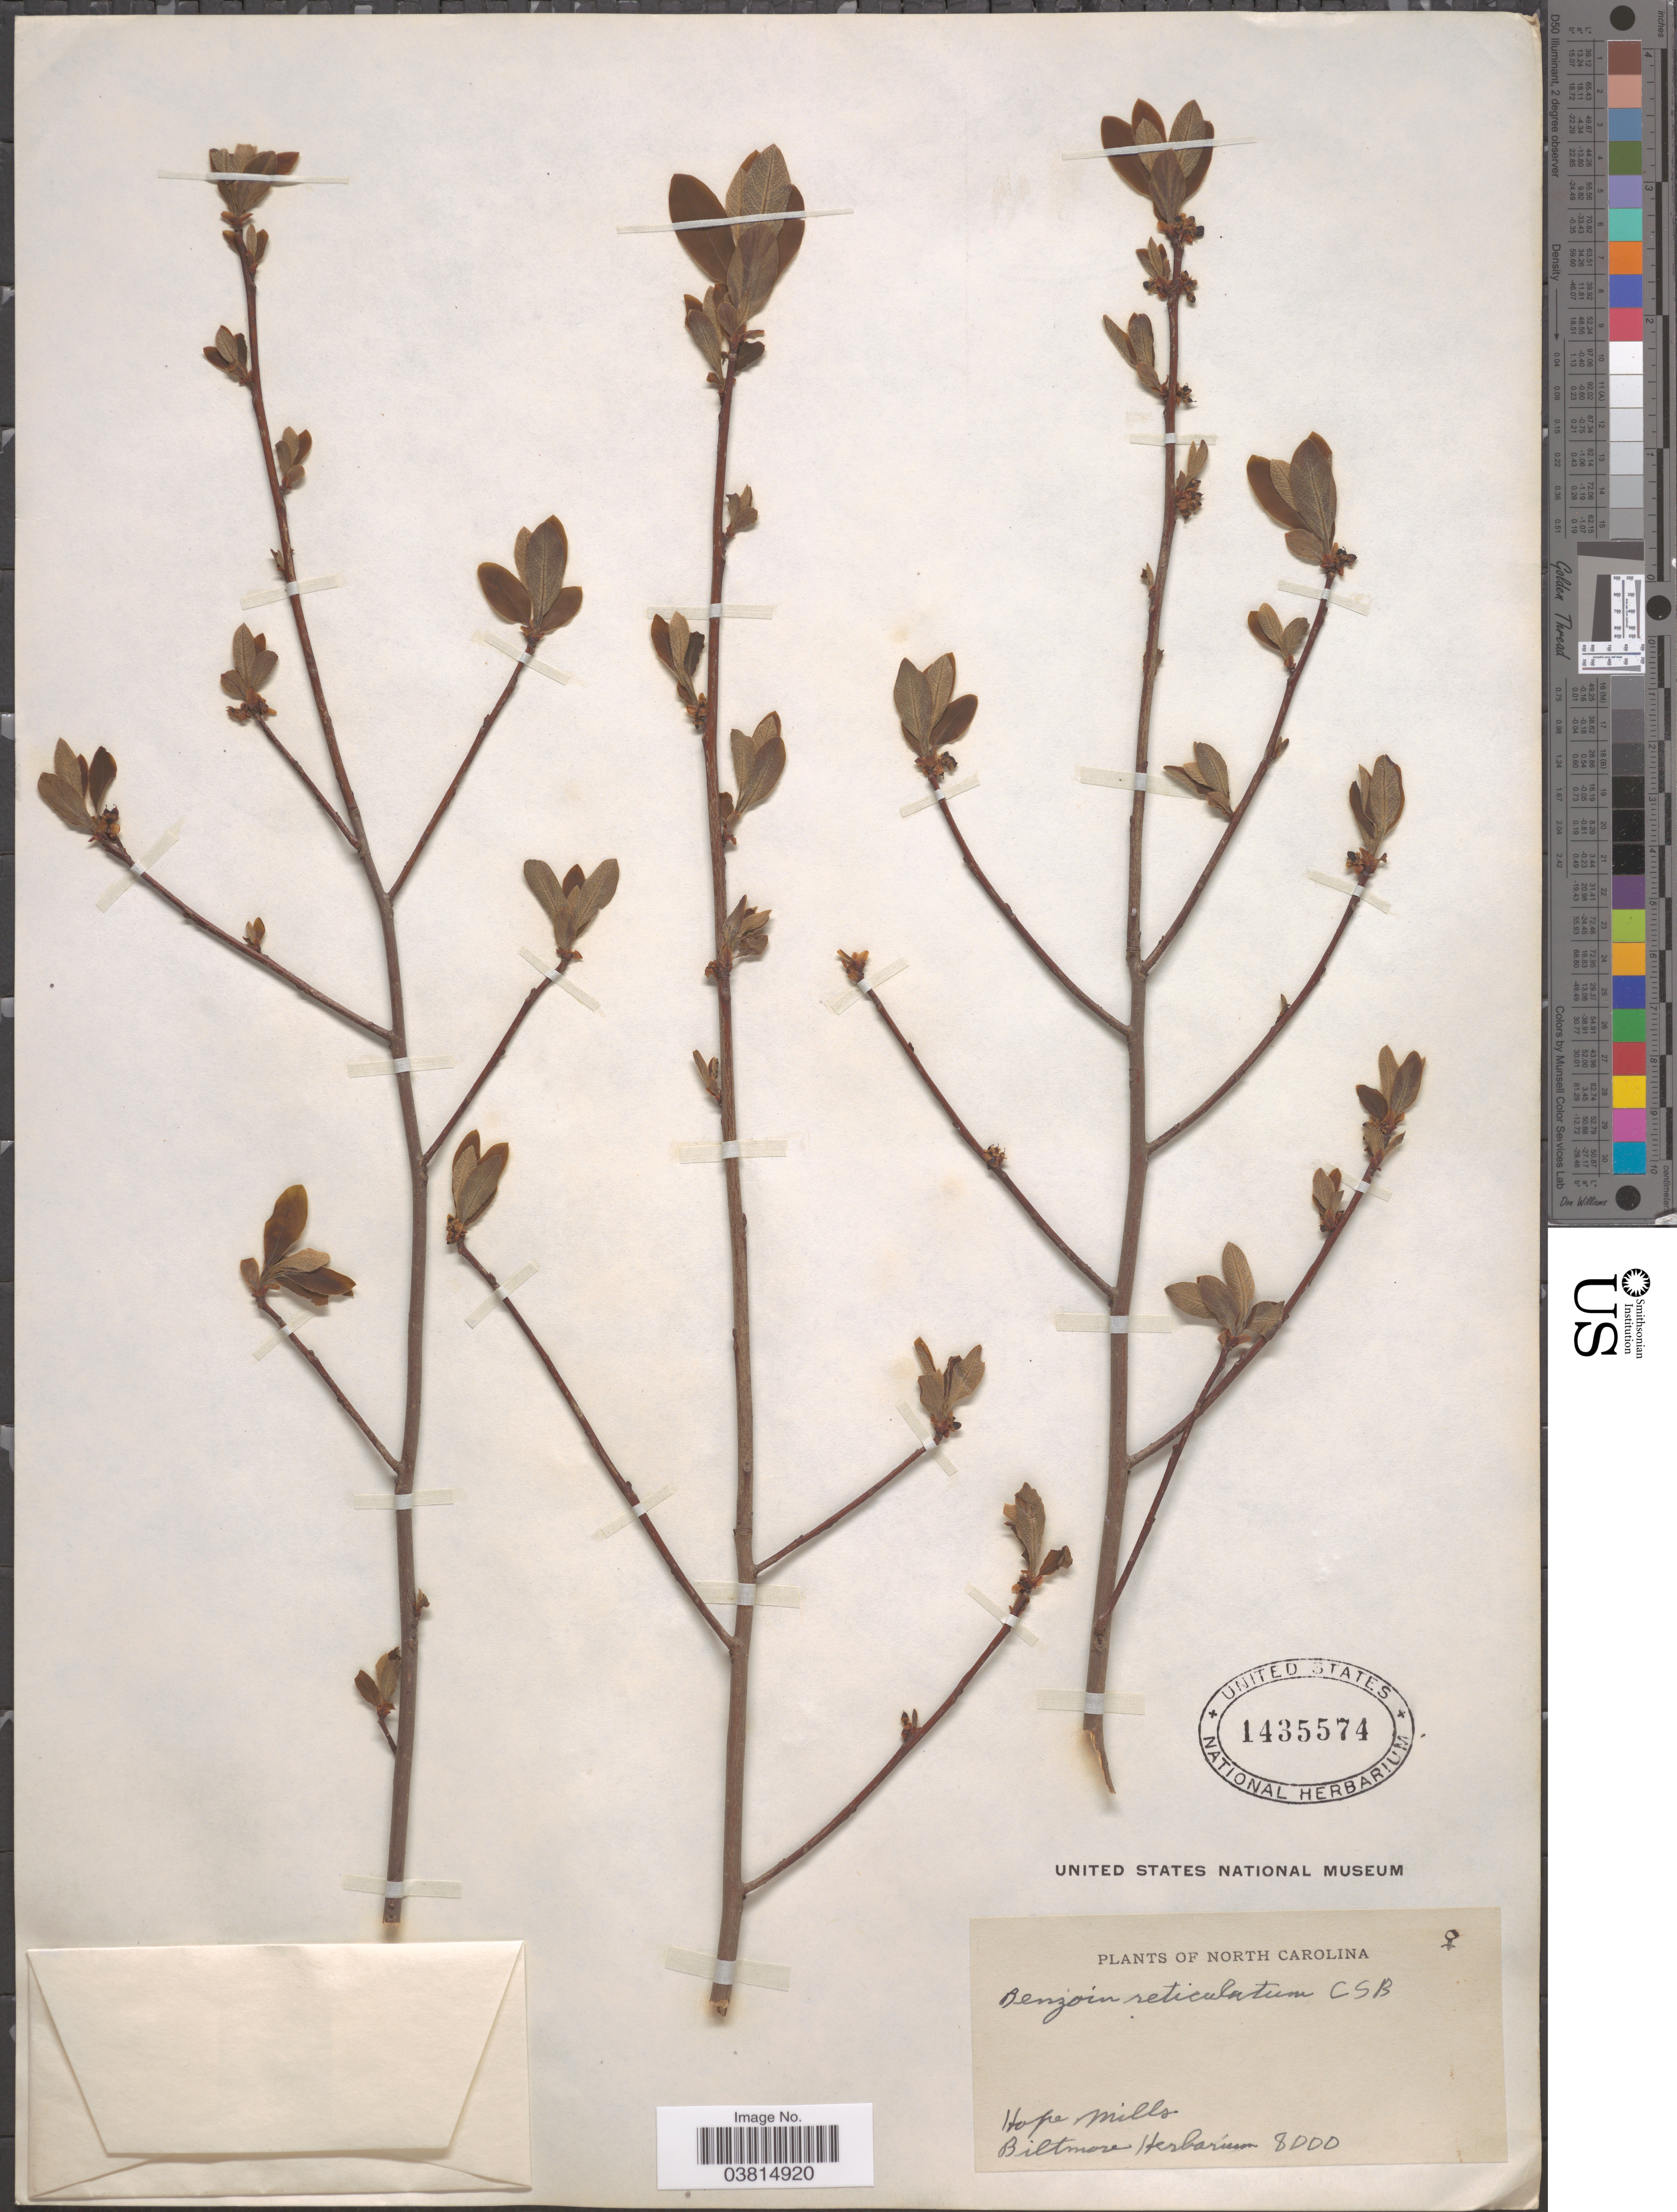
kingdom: Plantae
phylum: Tracheophyta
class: Magnoliopsida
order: Laurales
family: Lauraceae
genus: Lindera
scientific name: Lindera subcoriacea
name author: Wofford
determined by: Strong, Mark T., (BOT), Smithsonian Institution - National Museum of Natural History (UNITED STATES)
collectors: ex herb. Biltmore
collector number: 8000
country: United States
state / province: North Carolina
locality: Hope Mills.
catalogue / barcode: US 1435574